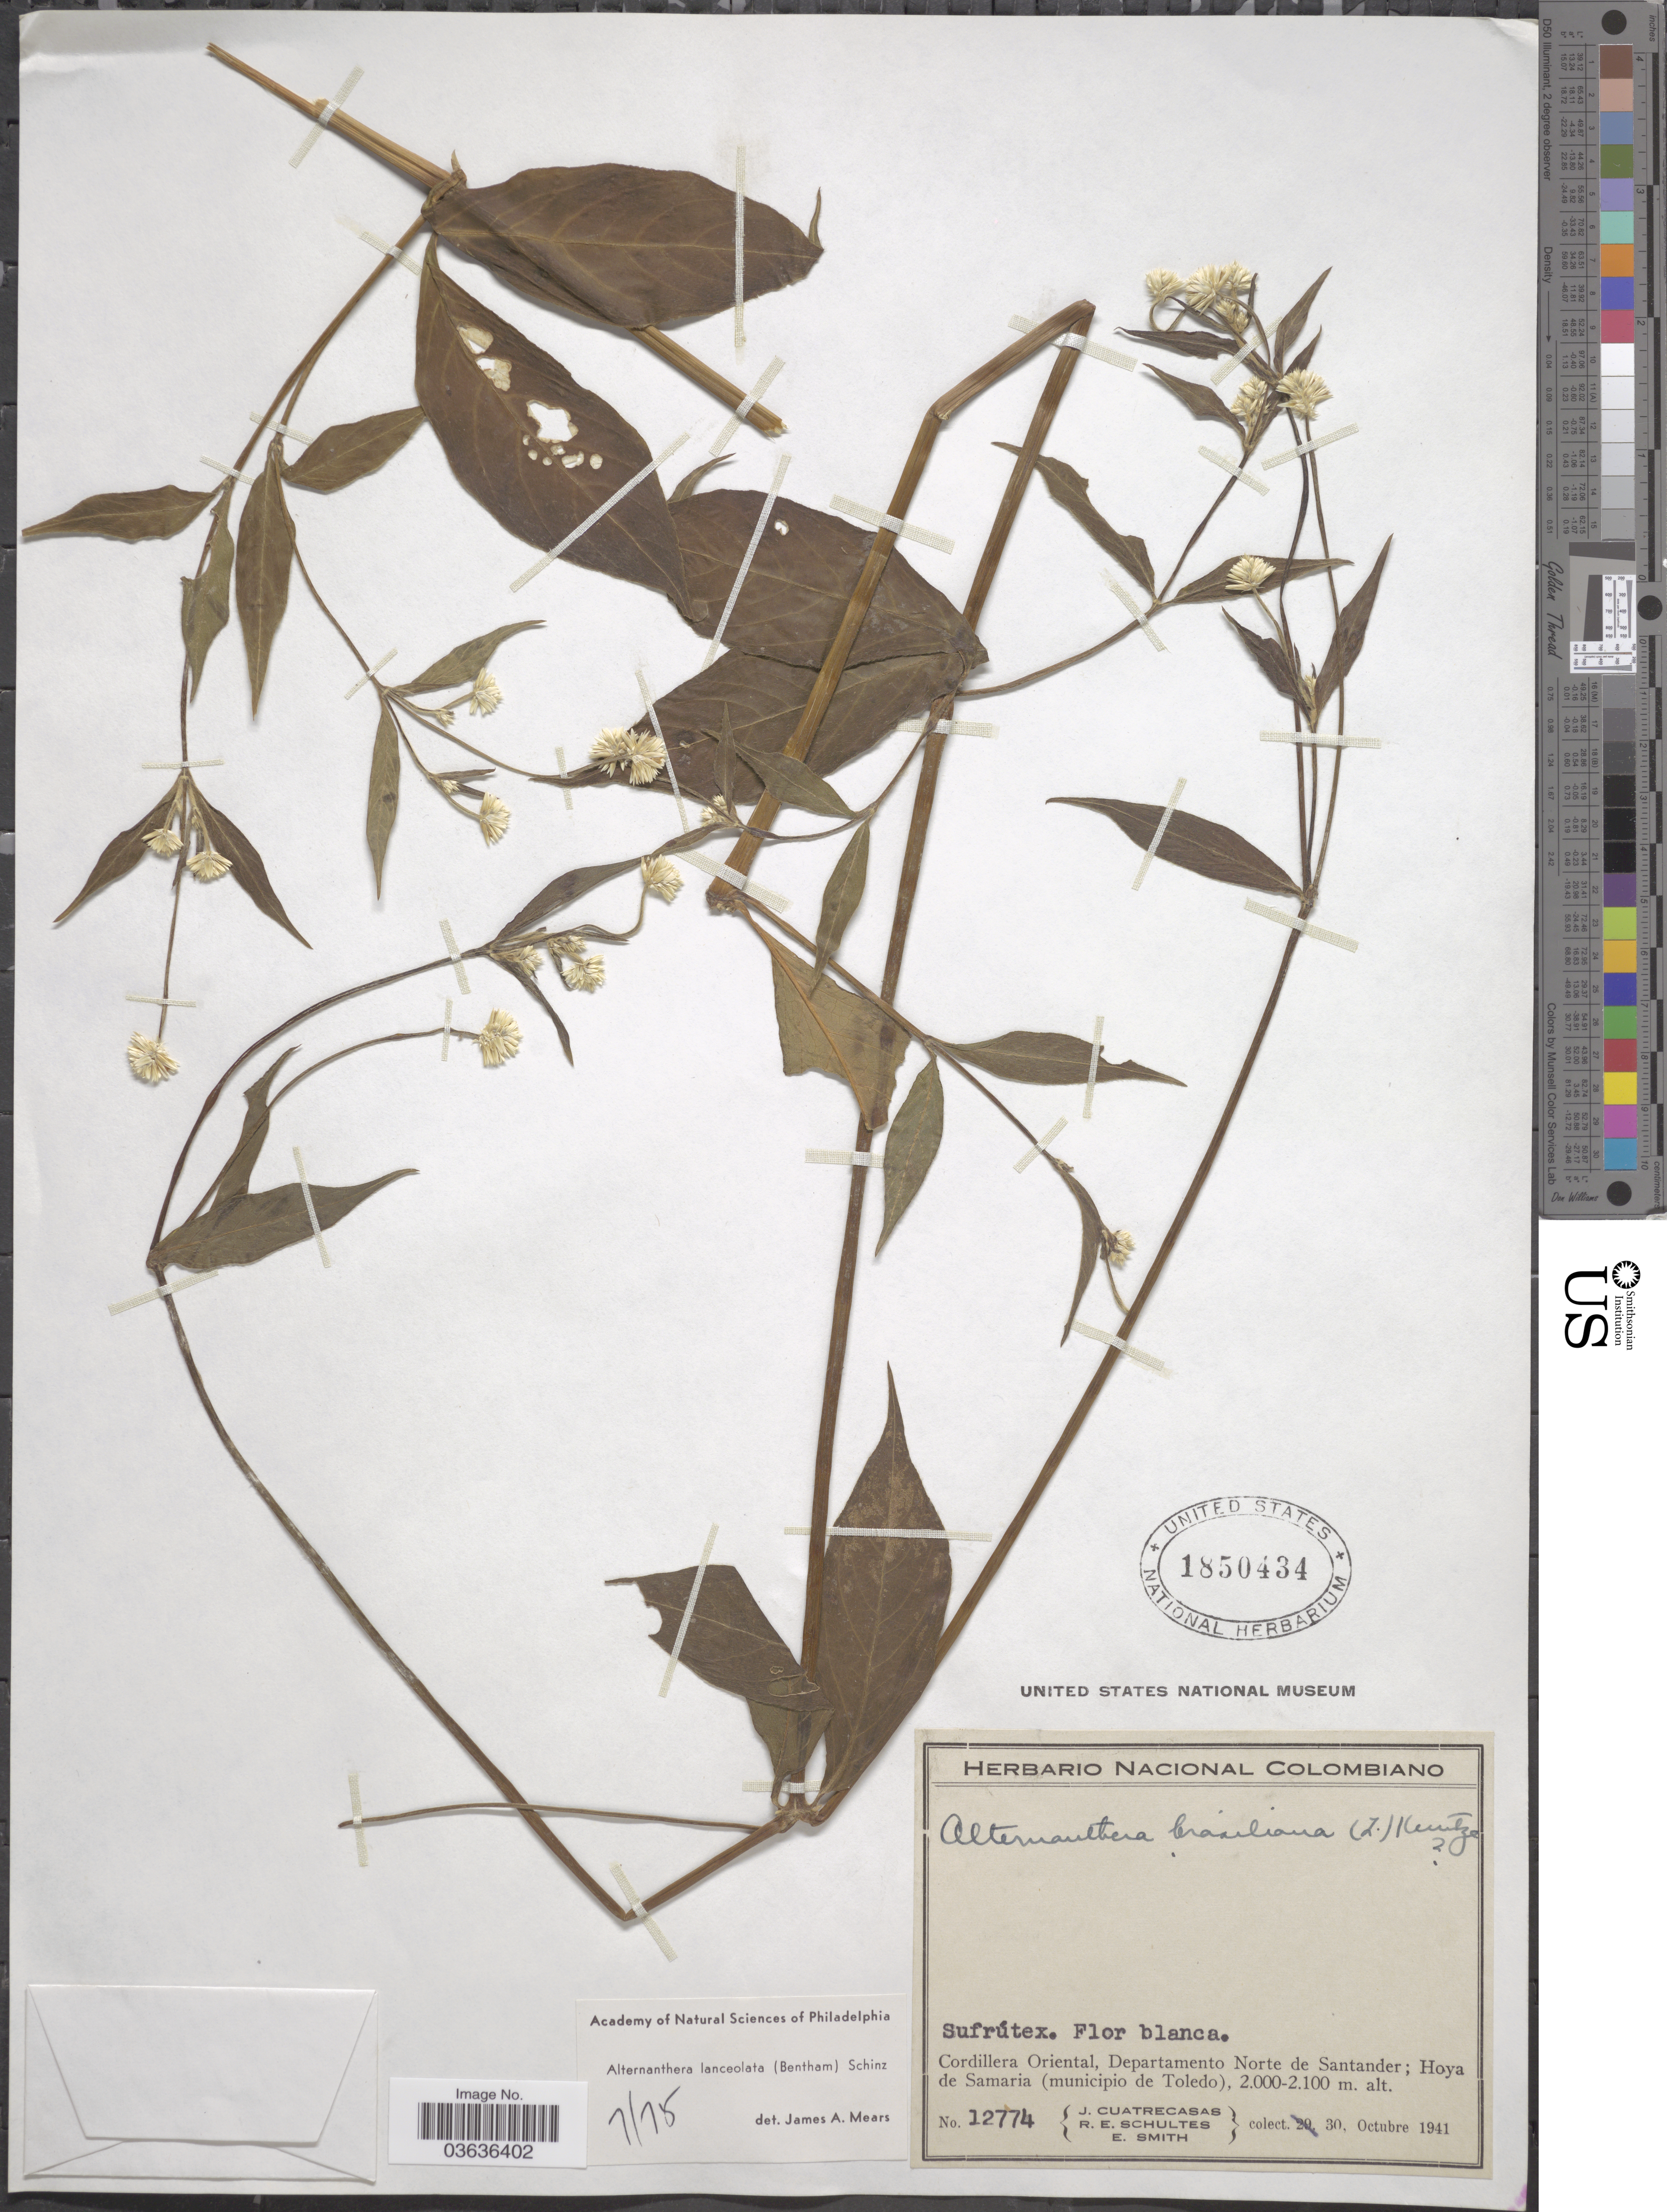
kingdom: Plantae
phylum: Tracheophyta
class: Magnoliopsida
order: Caryophyllales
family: Amaranthaceae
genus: Alternanthera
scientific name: Alternanthera lanceolata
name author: (Benth.) Schinz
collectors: J. Cuatrecasas, R. E. Schultes & E. Smith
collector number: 12774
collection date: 1941-10-30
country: Colombia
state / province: Norte de Santander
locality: Cordillera Oriental, Departamento Norte de Santander; Hoya de Samaria (municipio de Toledo).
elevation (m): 2000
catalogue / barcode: US 1850434